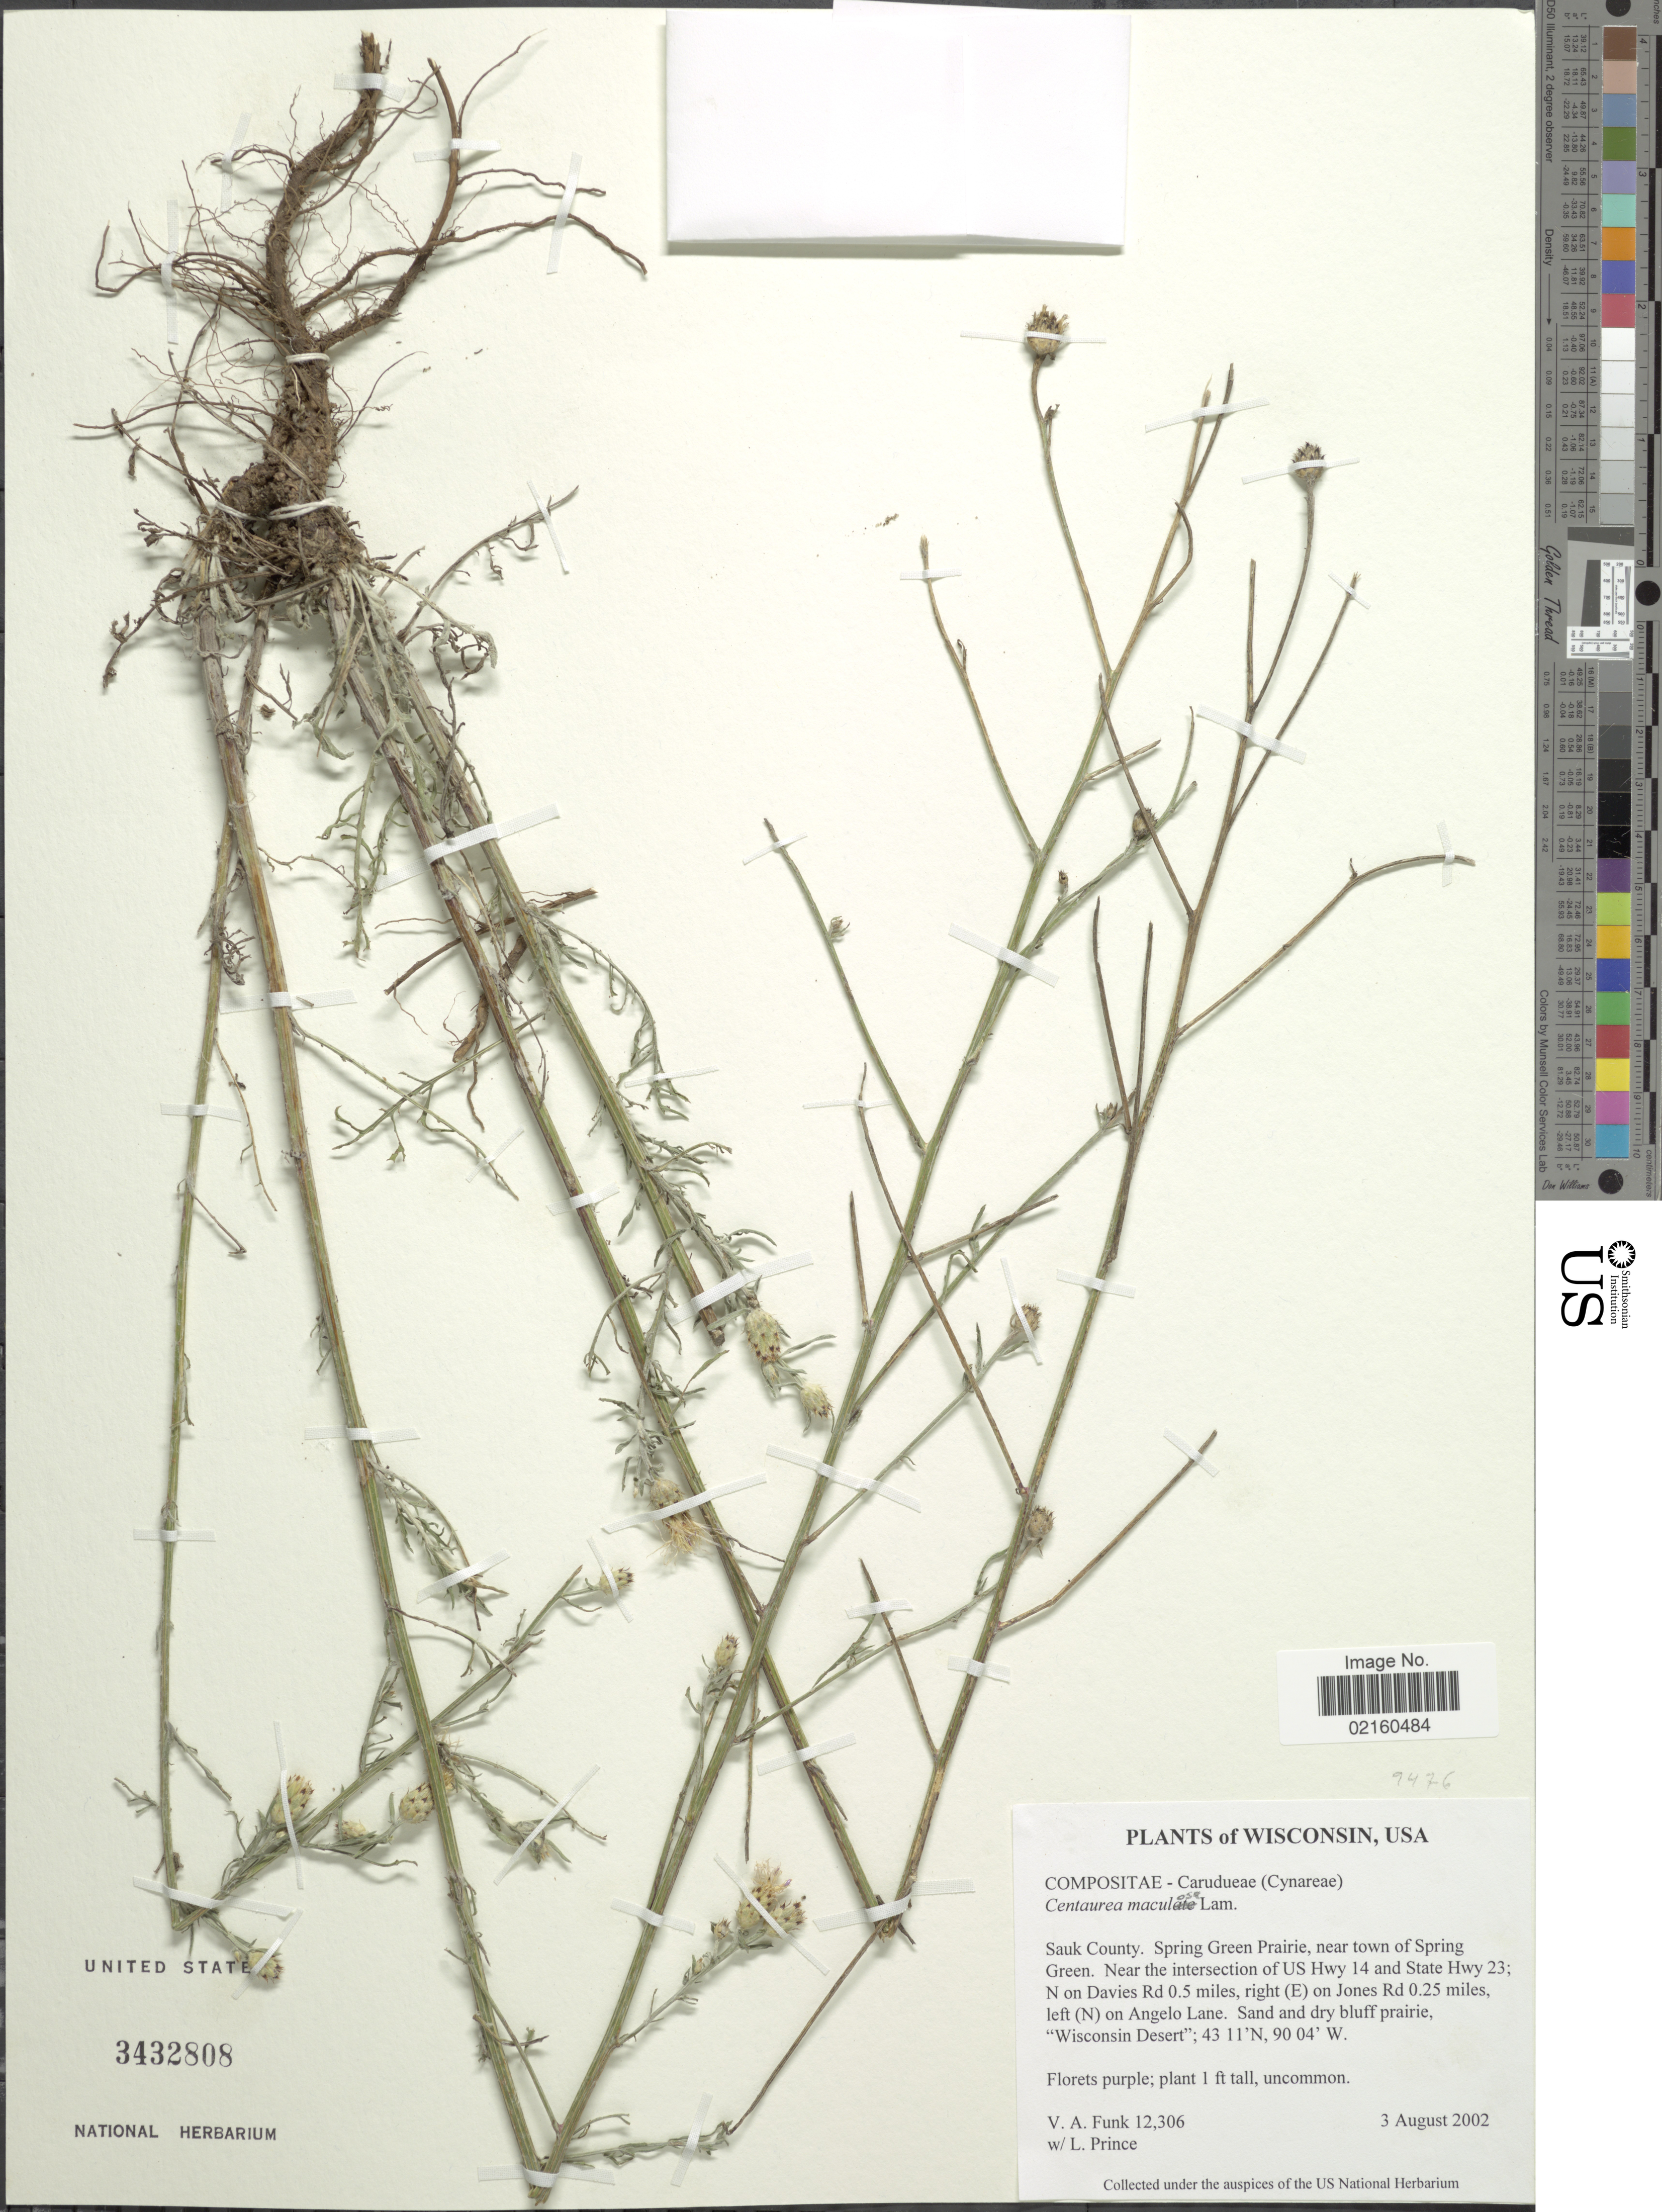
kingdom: Plantae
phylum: Tracheophyta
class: Magnoliopsida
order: Asterales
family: Asteraceae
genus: Centaurea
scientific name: Centaurea stoebe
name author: L.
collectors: V. Funk & L. M. Prince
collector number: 12306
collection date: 2002-08-03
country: United States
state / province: Wisconsin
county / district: Sauk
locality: Spring Geen Prairie, near town of Spring Green, near the intersection of US Hwy 14 and State Hwy 23, N on Davies Rd 0.5 miles, right (E) on Jones Rd 0.25 miles, left (N) on Angelo Lane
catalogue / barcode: US 3432808